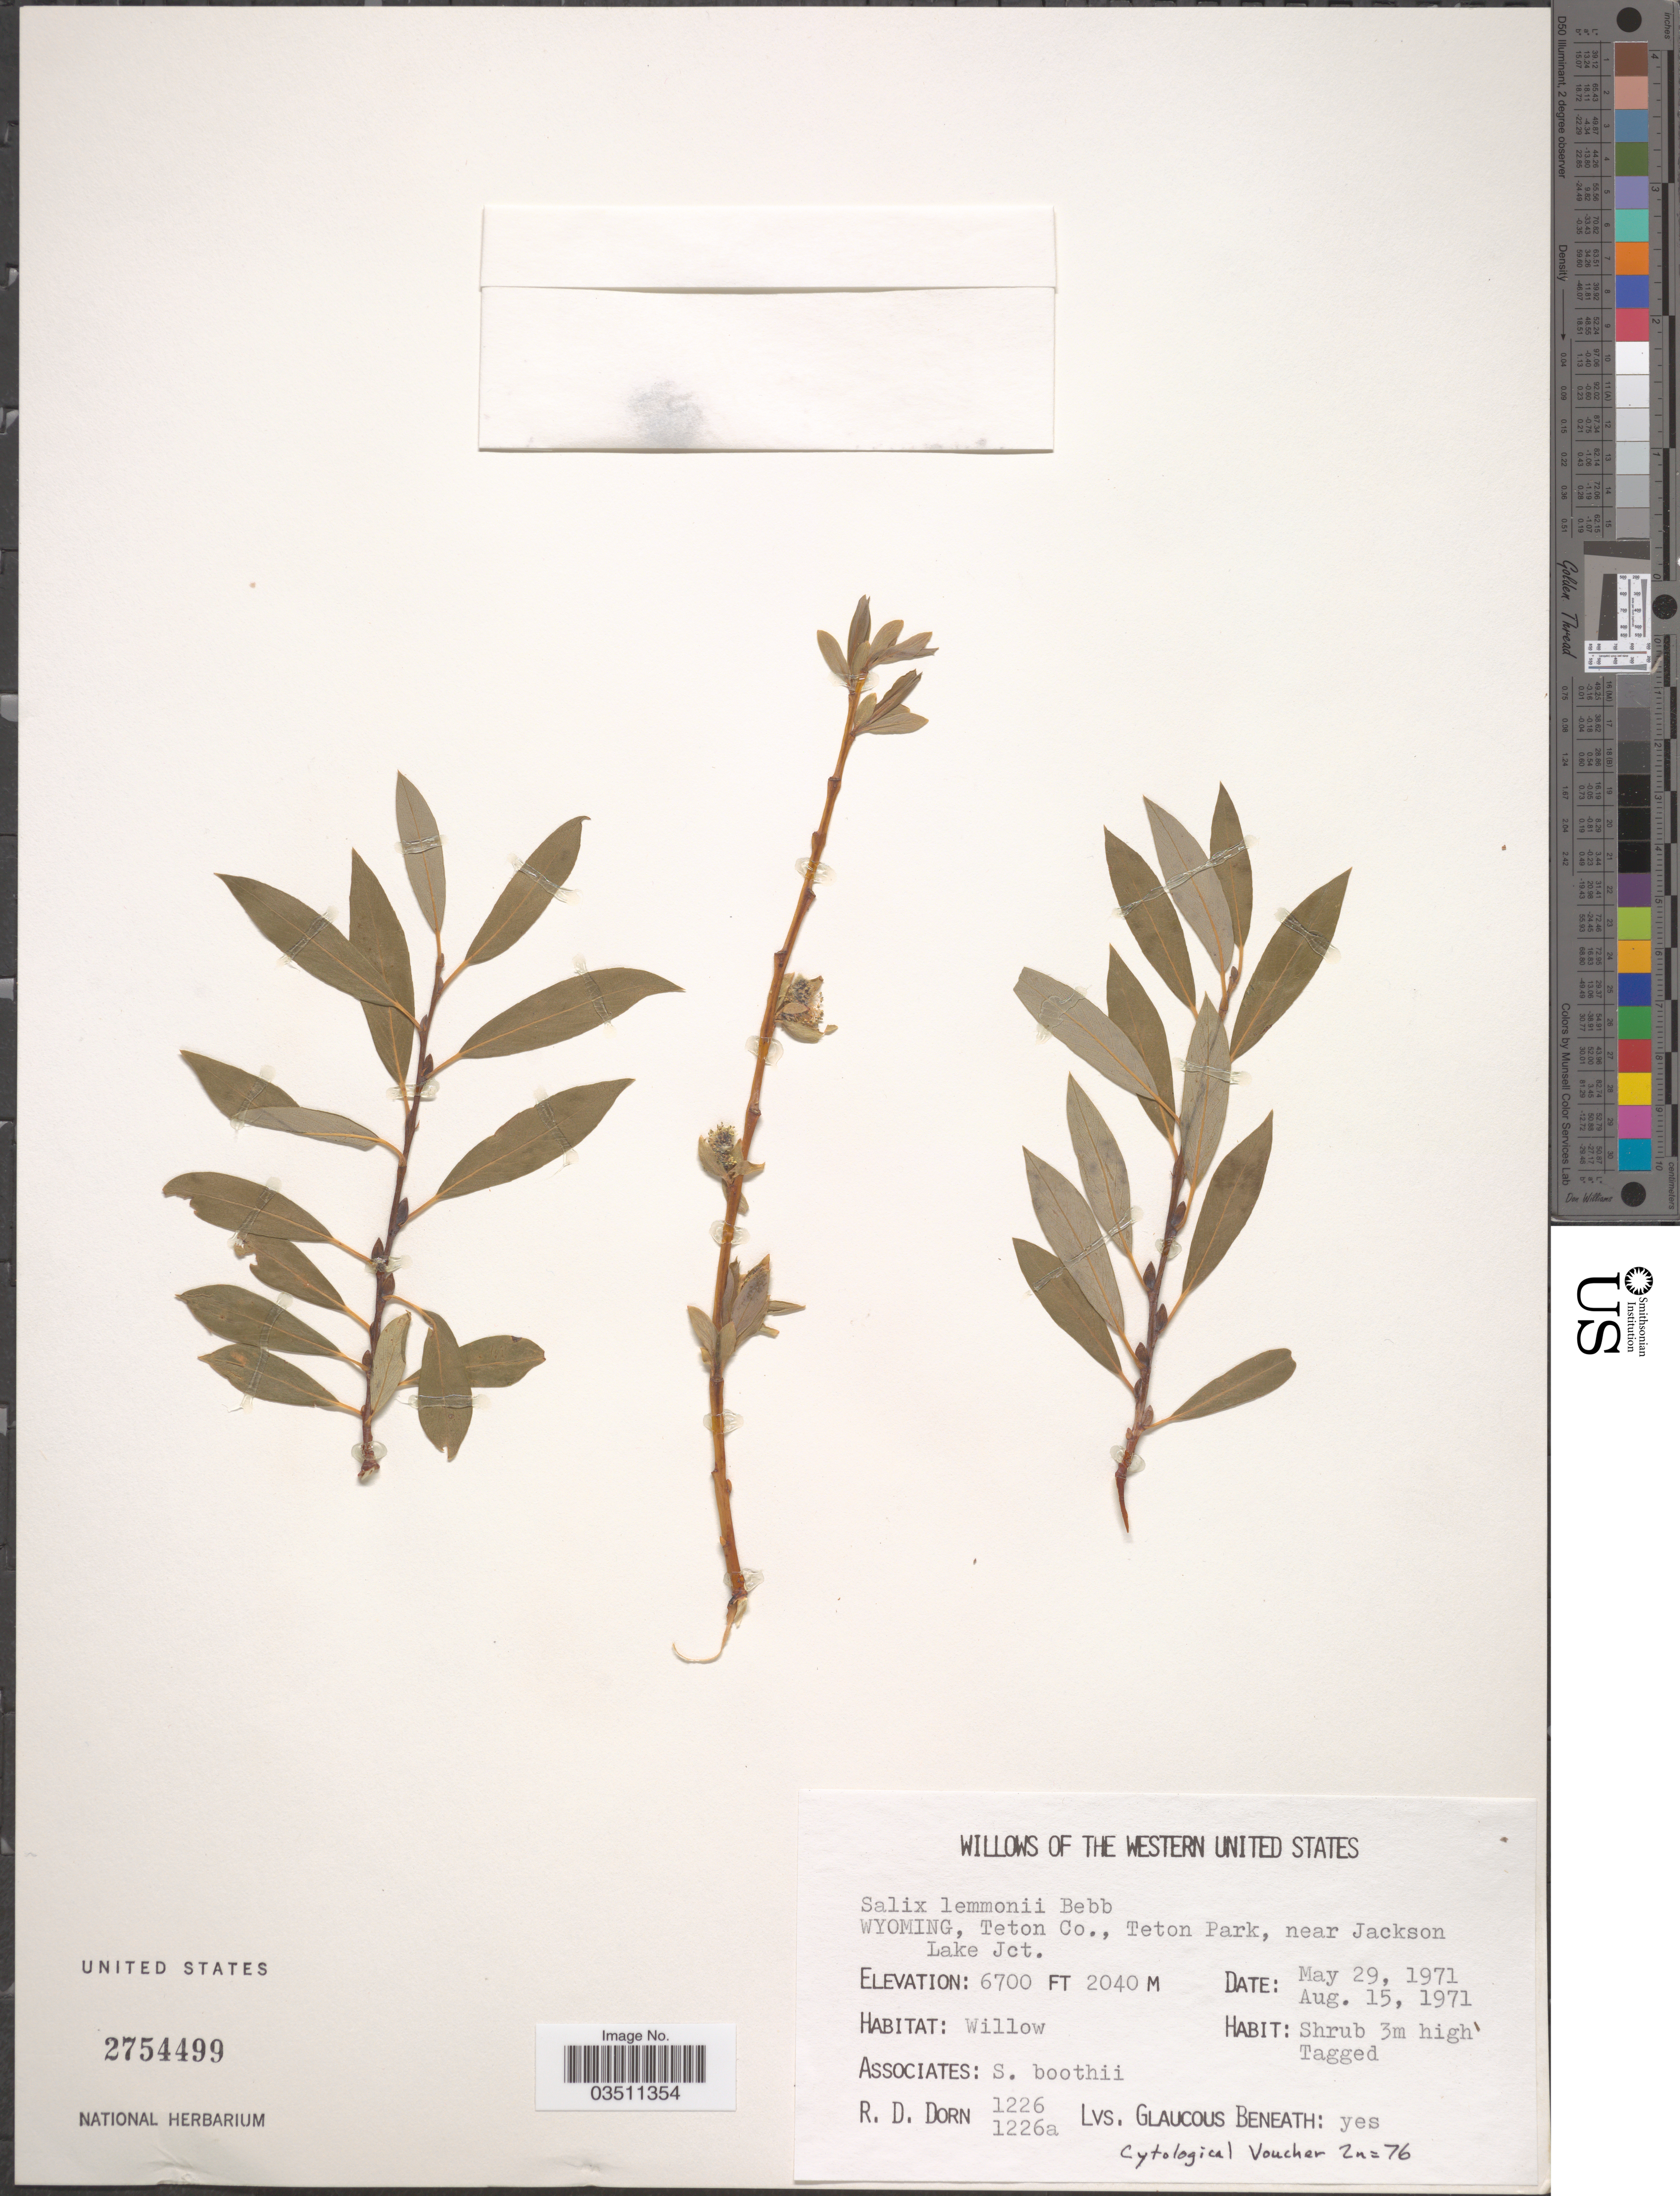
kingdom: Plantae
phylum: Tracheophyta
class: Magnoliopsida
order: Malpighiales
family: Salicaceae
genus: Salix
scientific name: Salix lemmonii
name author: Bebb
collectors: R. D. Dorn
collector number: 1226/1226a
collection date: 1971-05-29/1971-08-15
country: United States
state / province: Wyoming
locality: Western United States. Teton Co., Teton Park, near Jackson Lake Jct.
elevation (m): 2042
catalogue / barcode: US 2754499